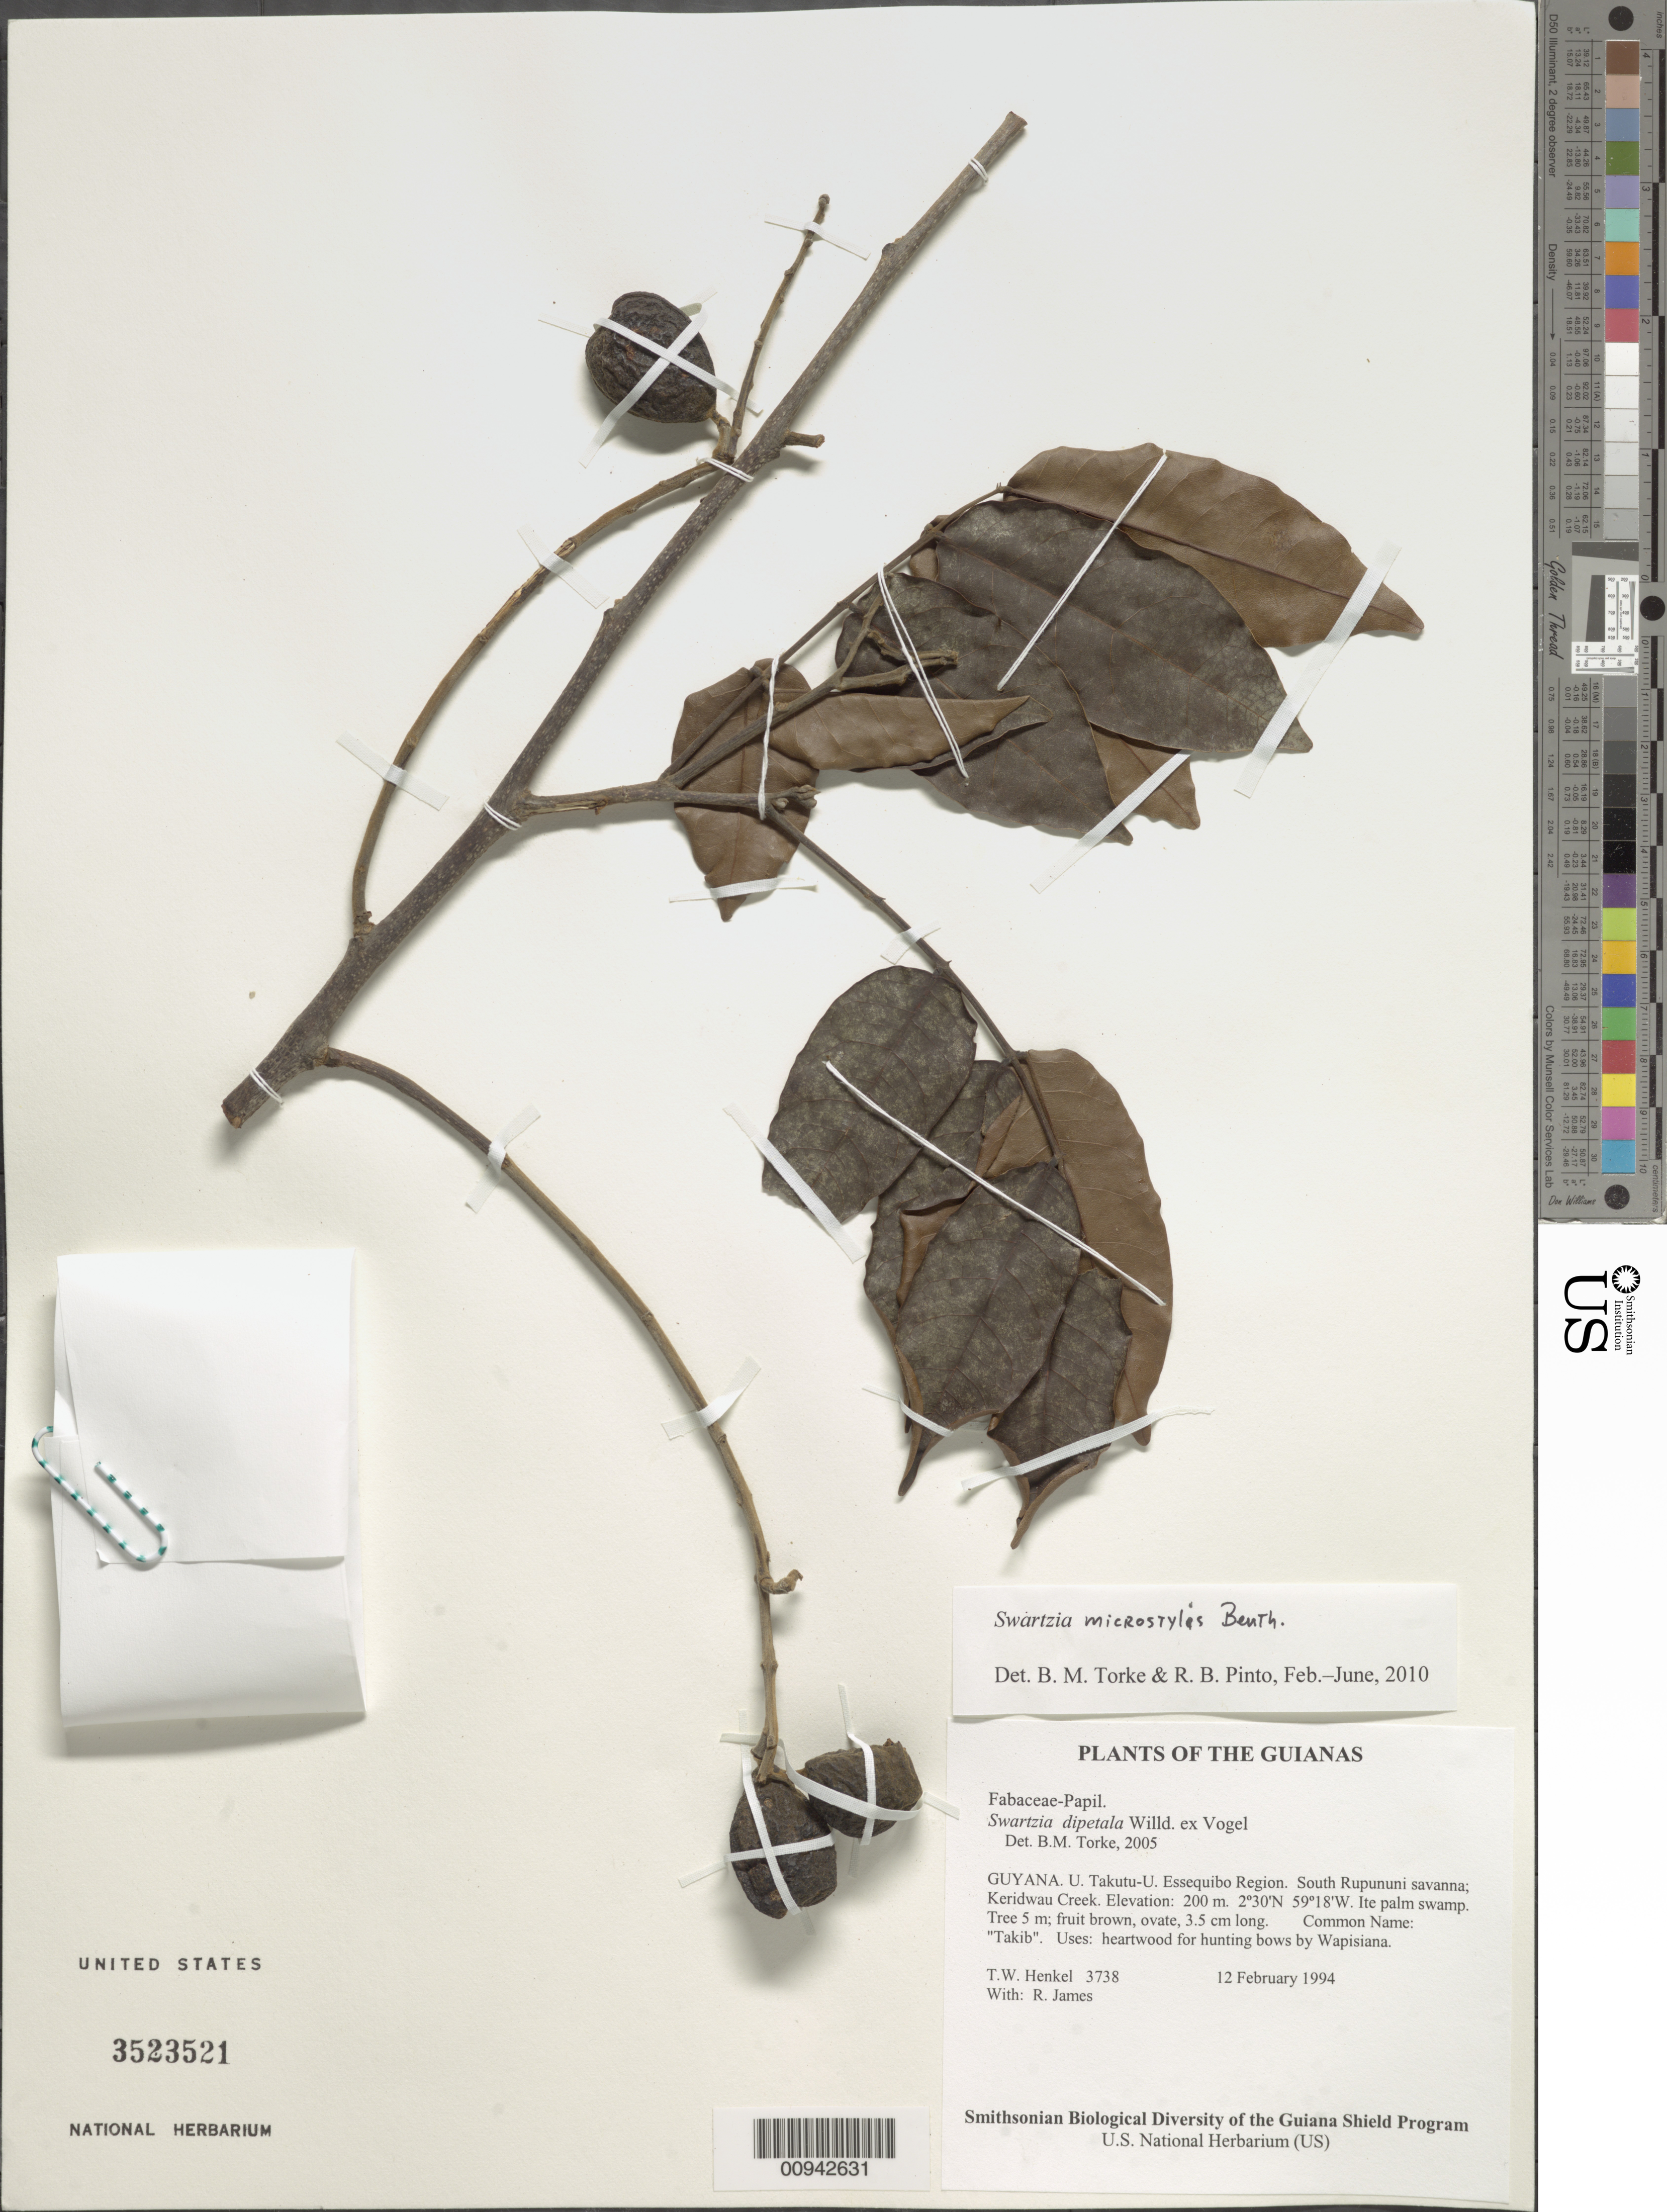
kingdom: Plantae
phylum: Tracheophyta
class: Magnoliopsida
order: Fabales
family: Fabaceae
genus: Swartzia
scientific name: Swartzia dipetala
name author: Willd. ex Vogel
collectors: T. Henkel & R. James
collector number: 3738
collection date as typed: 12 February 1994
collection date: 1994-02-12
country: Guyana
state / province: U. Takutu-U. Essequibo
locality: South Rupununi savanna; Keridwau Creek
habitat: Ite palm swamp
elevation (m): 200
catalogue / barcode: US 3523521